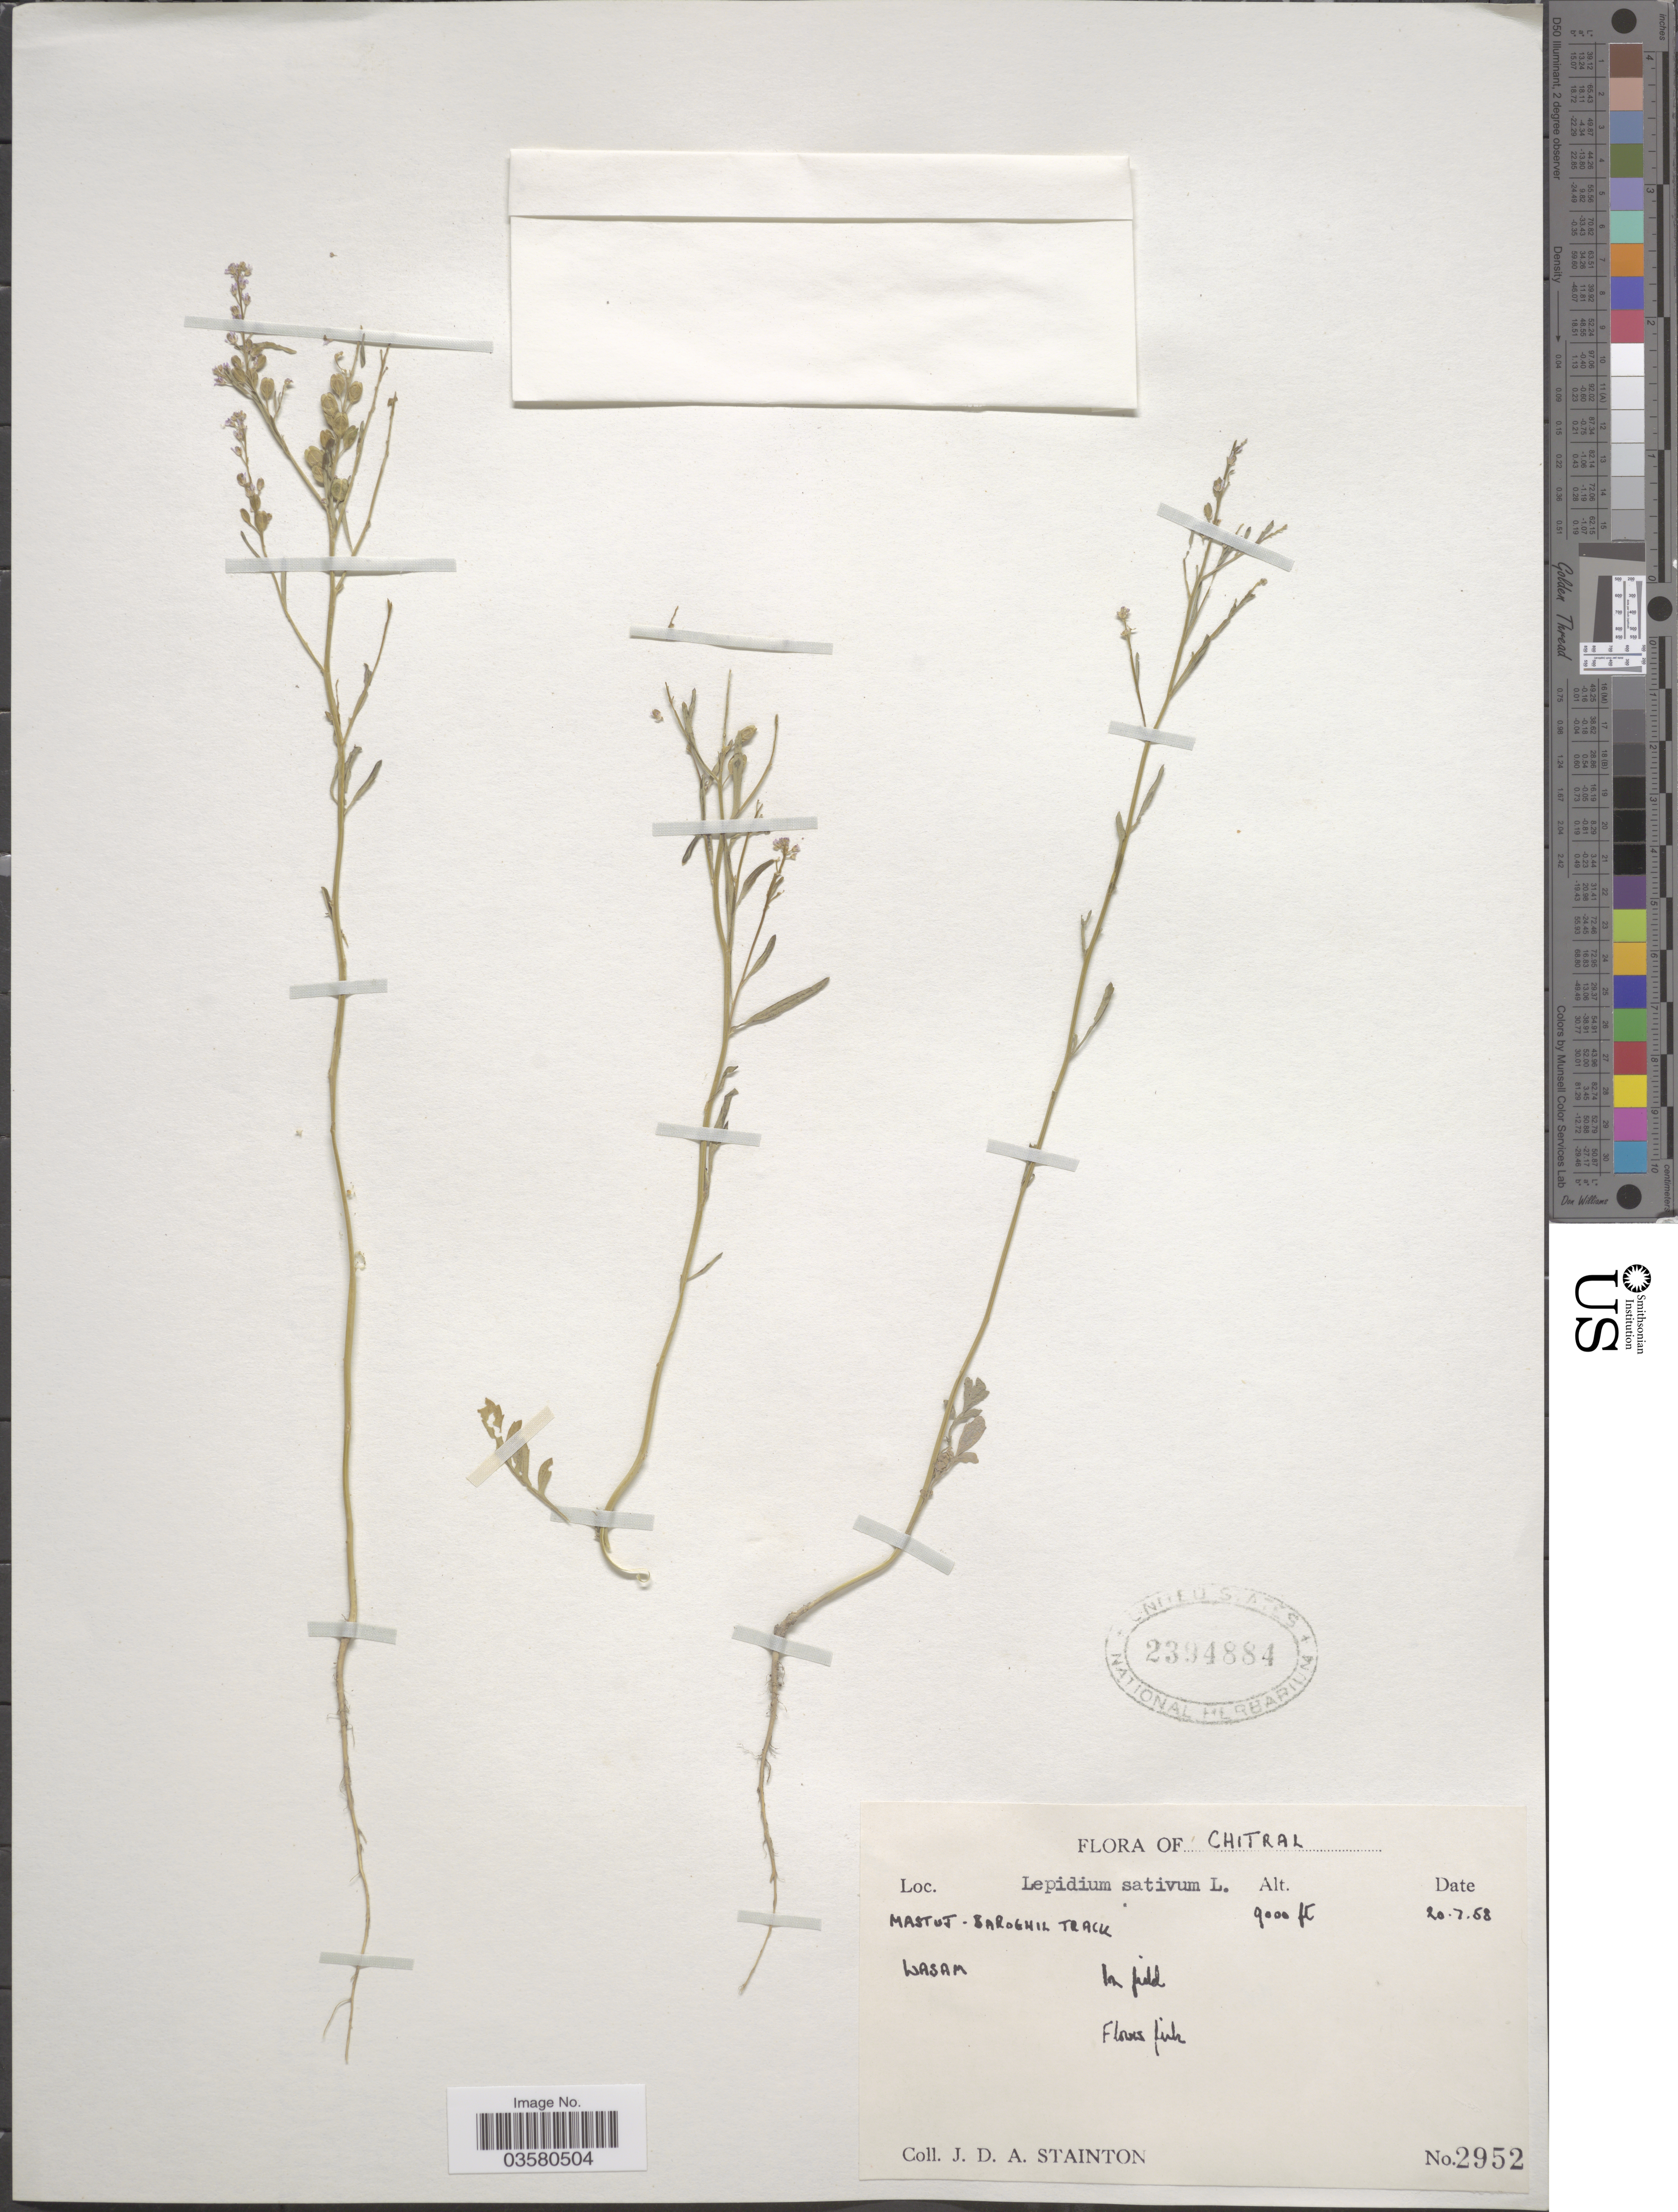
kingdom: Plantae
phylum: Tracheophyta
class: Magnoliopsida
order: Brassicales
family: Brassicaceae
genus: Lepidium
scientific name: Lepidium sativum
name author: L.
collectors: J. Stainton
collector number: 2952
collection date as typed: Transcribed d/m/y: 20/7/68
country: Pakistan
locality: Chitral. Mastut-Baroghil Track. Wasam.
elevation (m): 2743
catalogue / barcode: US 2394884